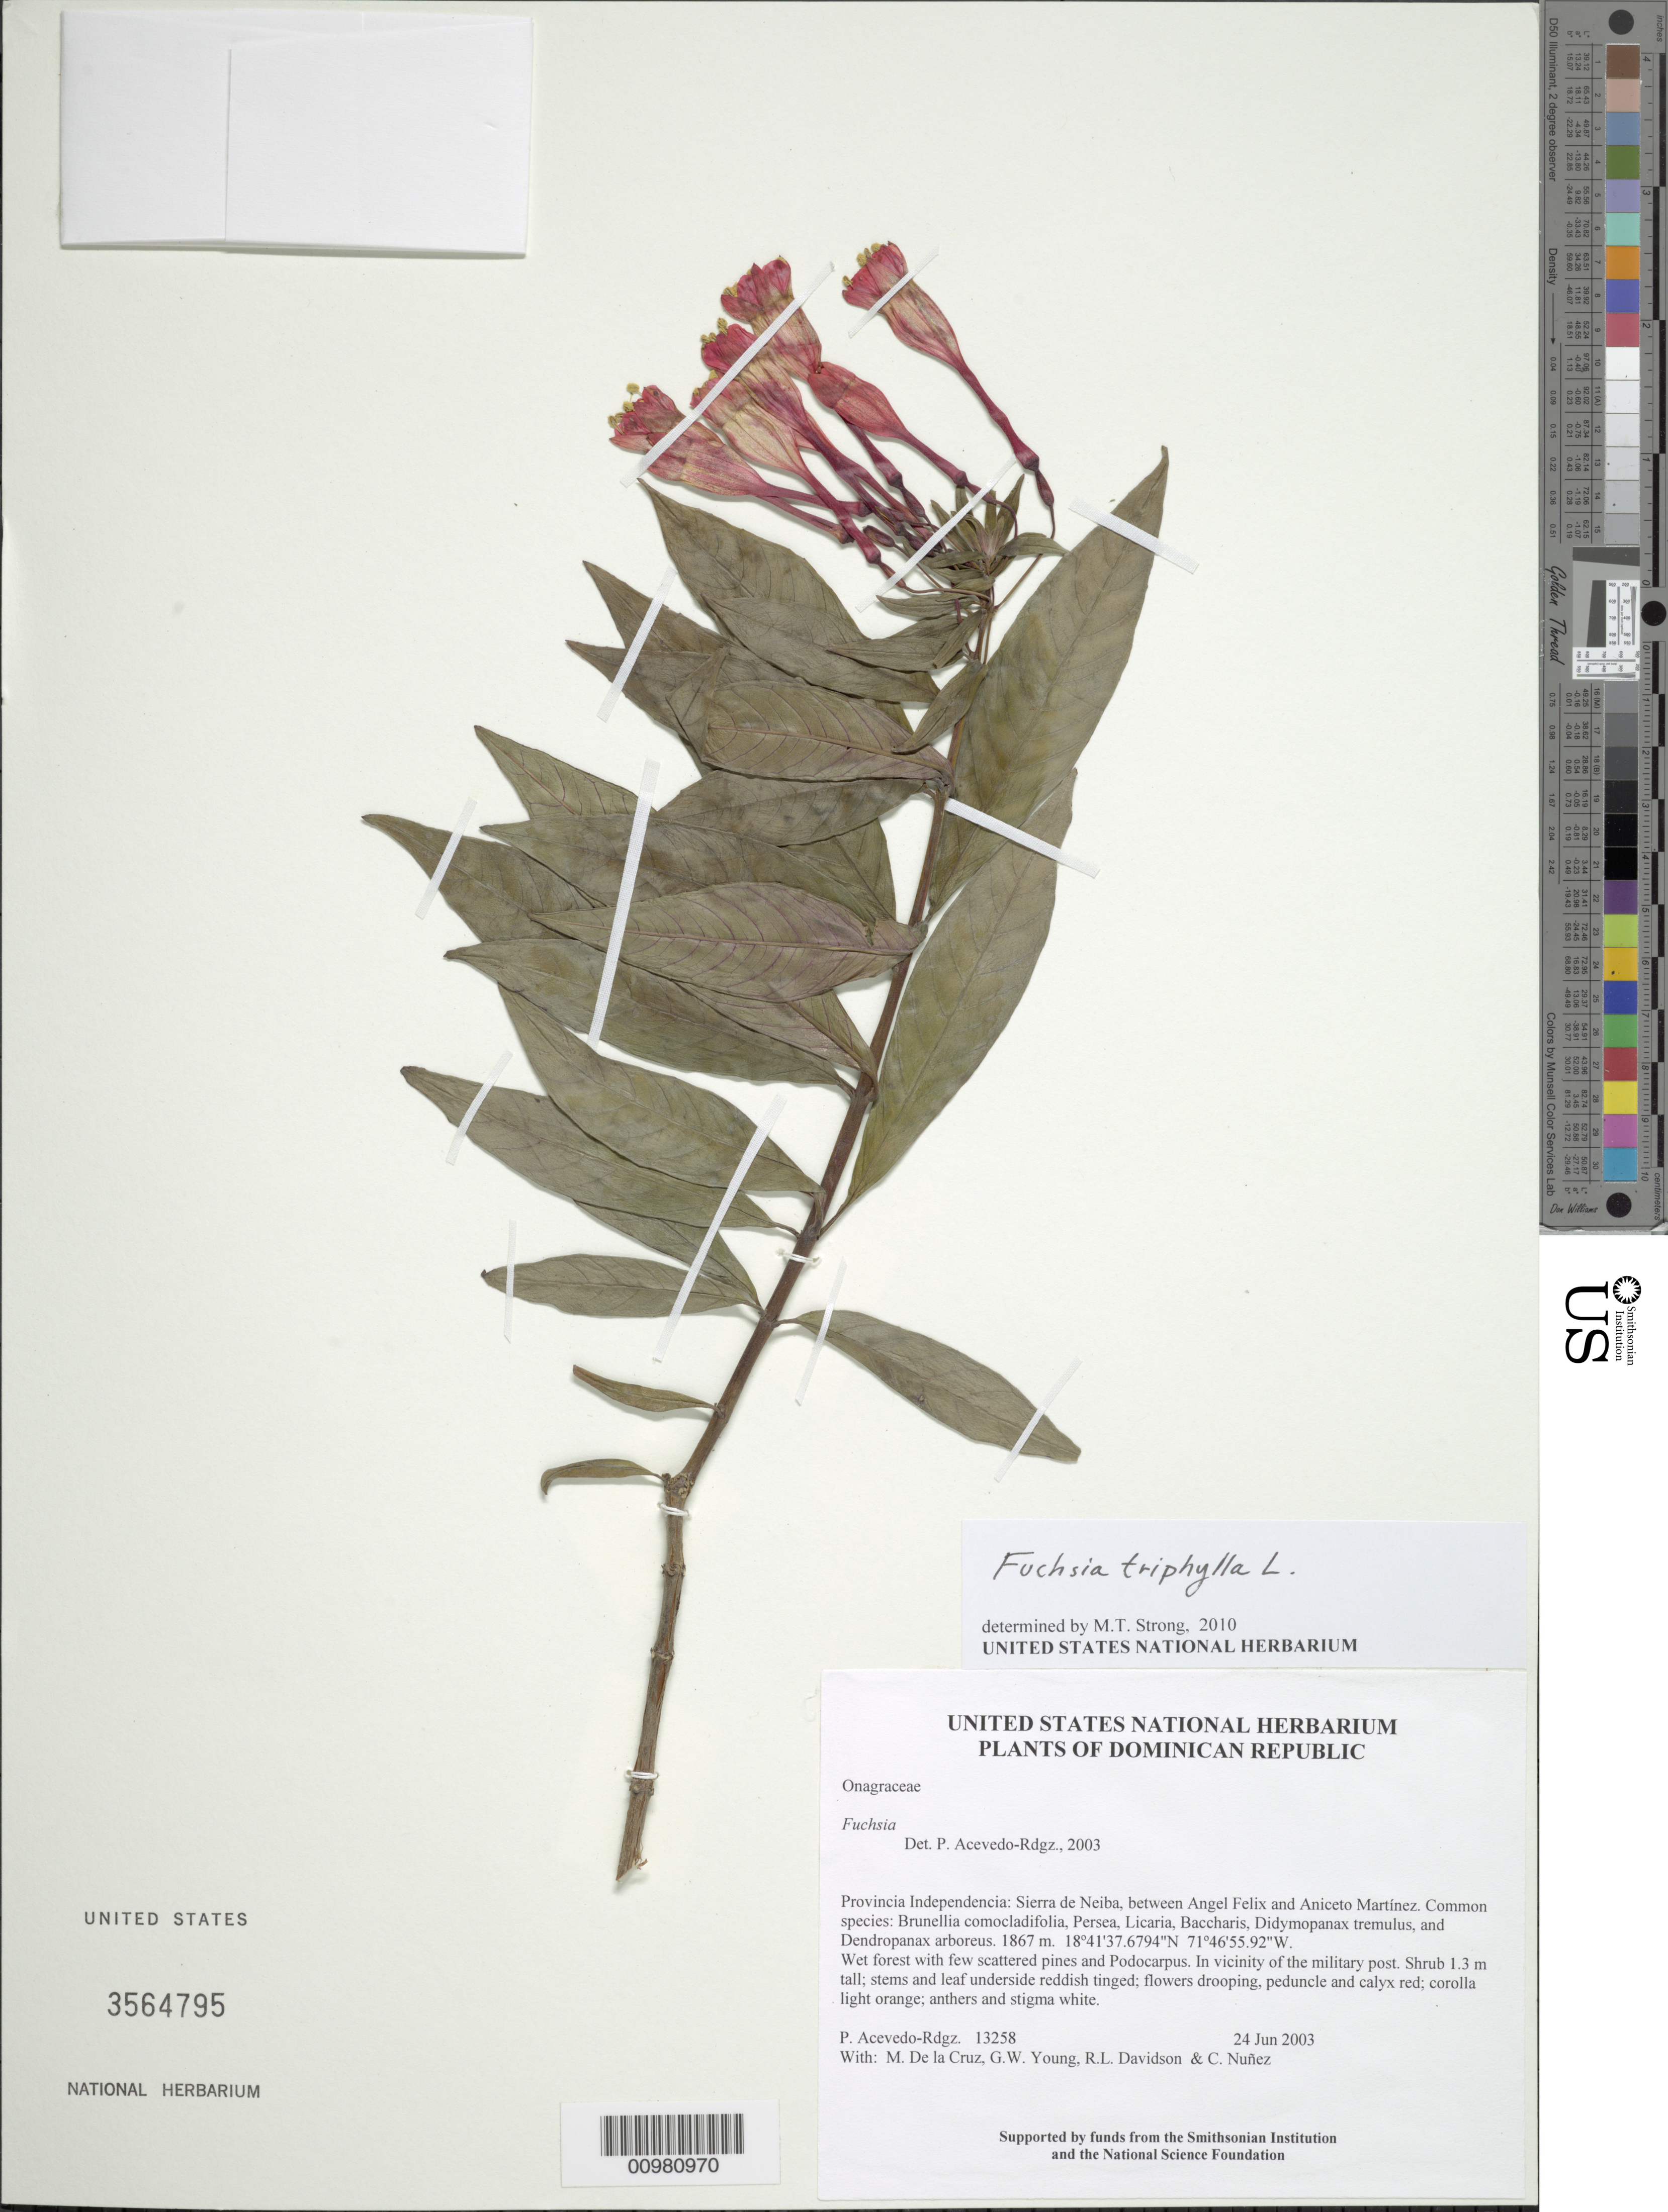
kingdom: Plantae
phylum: Tracheophyta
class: Magnoliopsida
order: Myrtales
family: Onagraceae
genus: Fuchsia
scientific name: Fuchsia triphylla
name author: L.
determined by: Strong, M. T., (US), Smithsonian Institution - National Museum of Natural History (UNITED STATES)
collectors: P. Acevedo-Rodr., M. de la Cruz, J. Rawlins, G. Young, R. Davidson & C. Nunez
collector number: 13258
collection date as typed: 24 Jun 2003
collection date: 2003-06-24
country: Dominican Republic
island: Hispaniola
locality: Provincia Independencia: Sierra de Neiba, between Angel Felix and Aniceto Martínez. Common species: Brunellia comocladifolia, Persea, Licaria, Baccharis, Didymopanax tremulus, and Dendropanax arboreus.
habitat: Wet forest with few scattered pines and Podocarpus. In vicinity of the military post.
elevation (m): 1867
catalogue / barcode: US 3564795